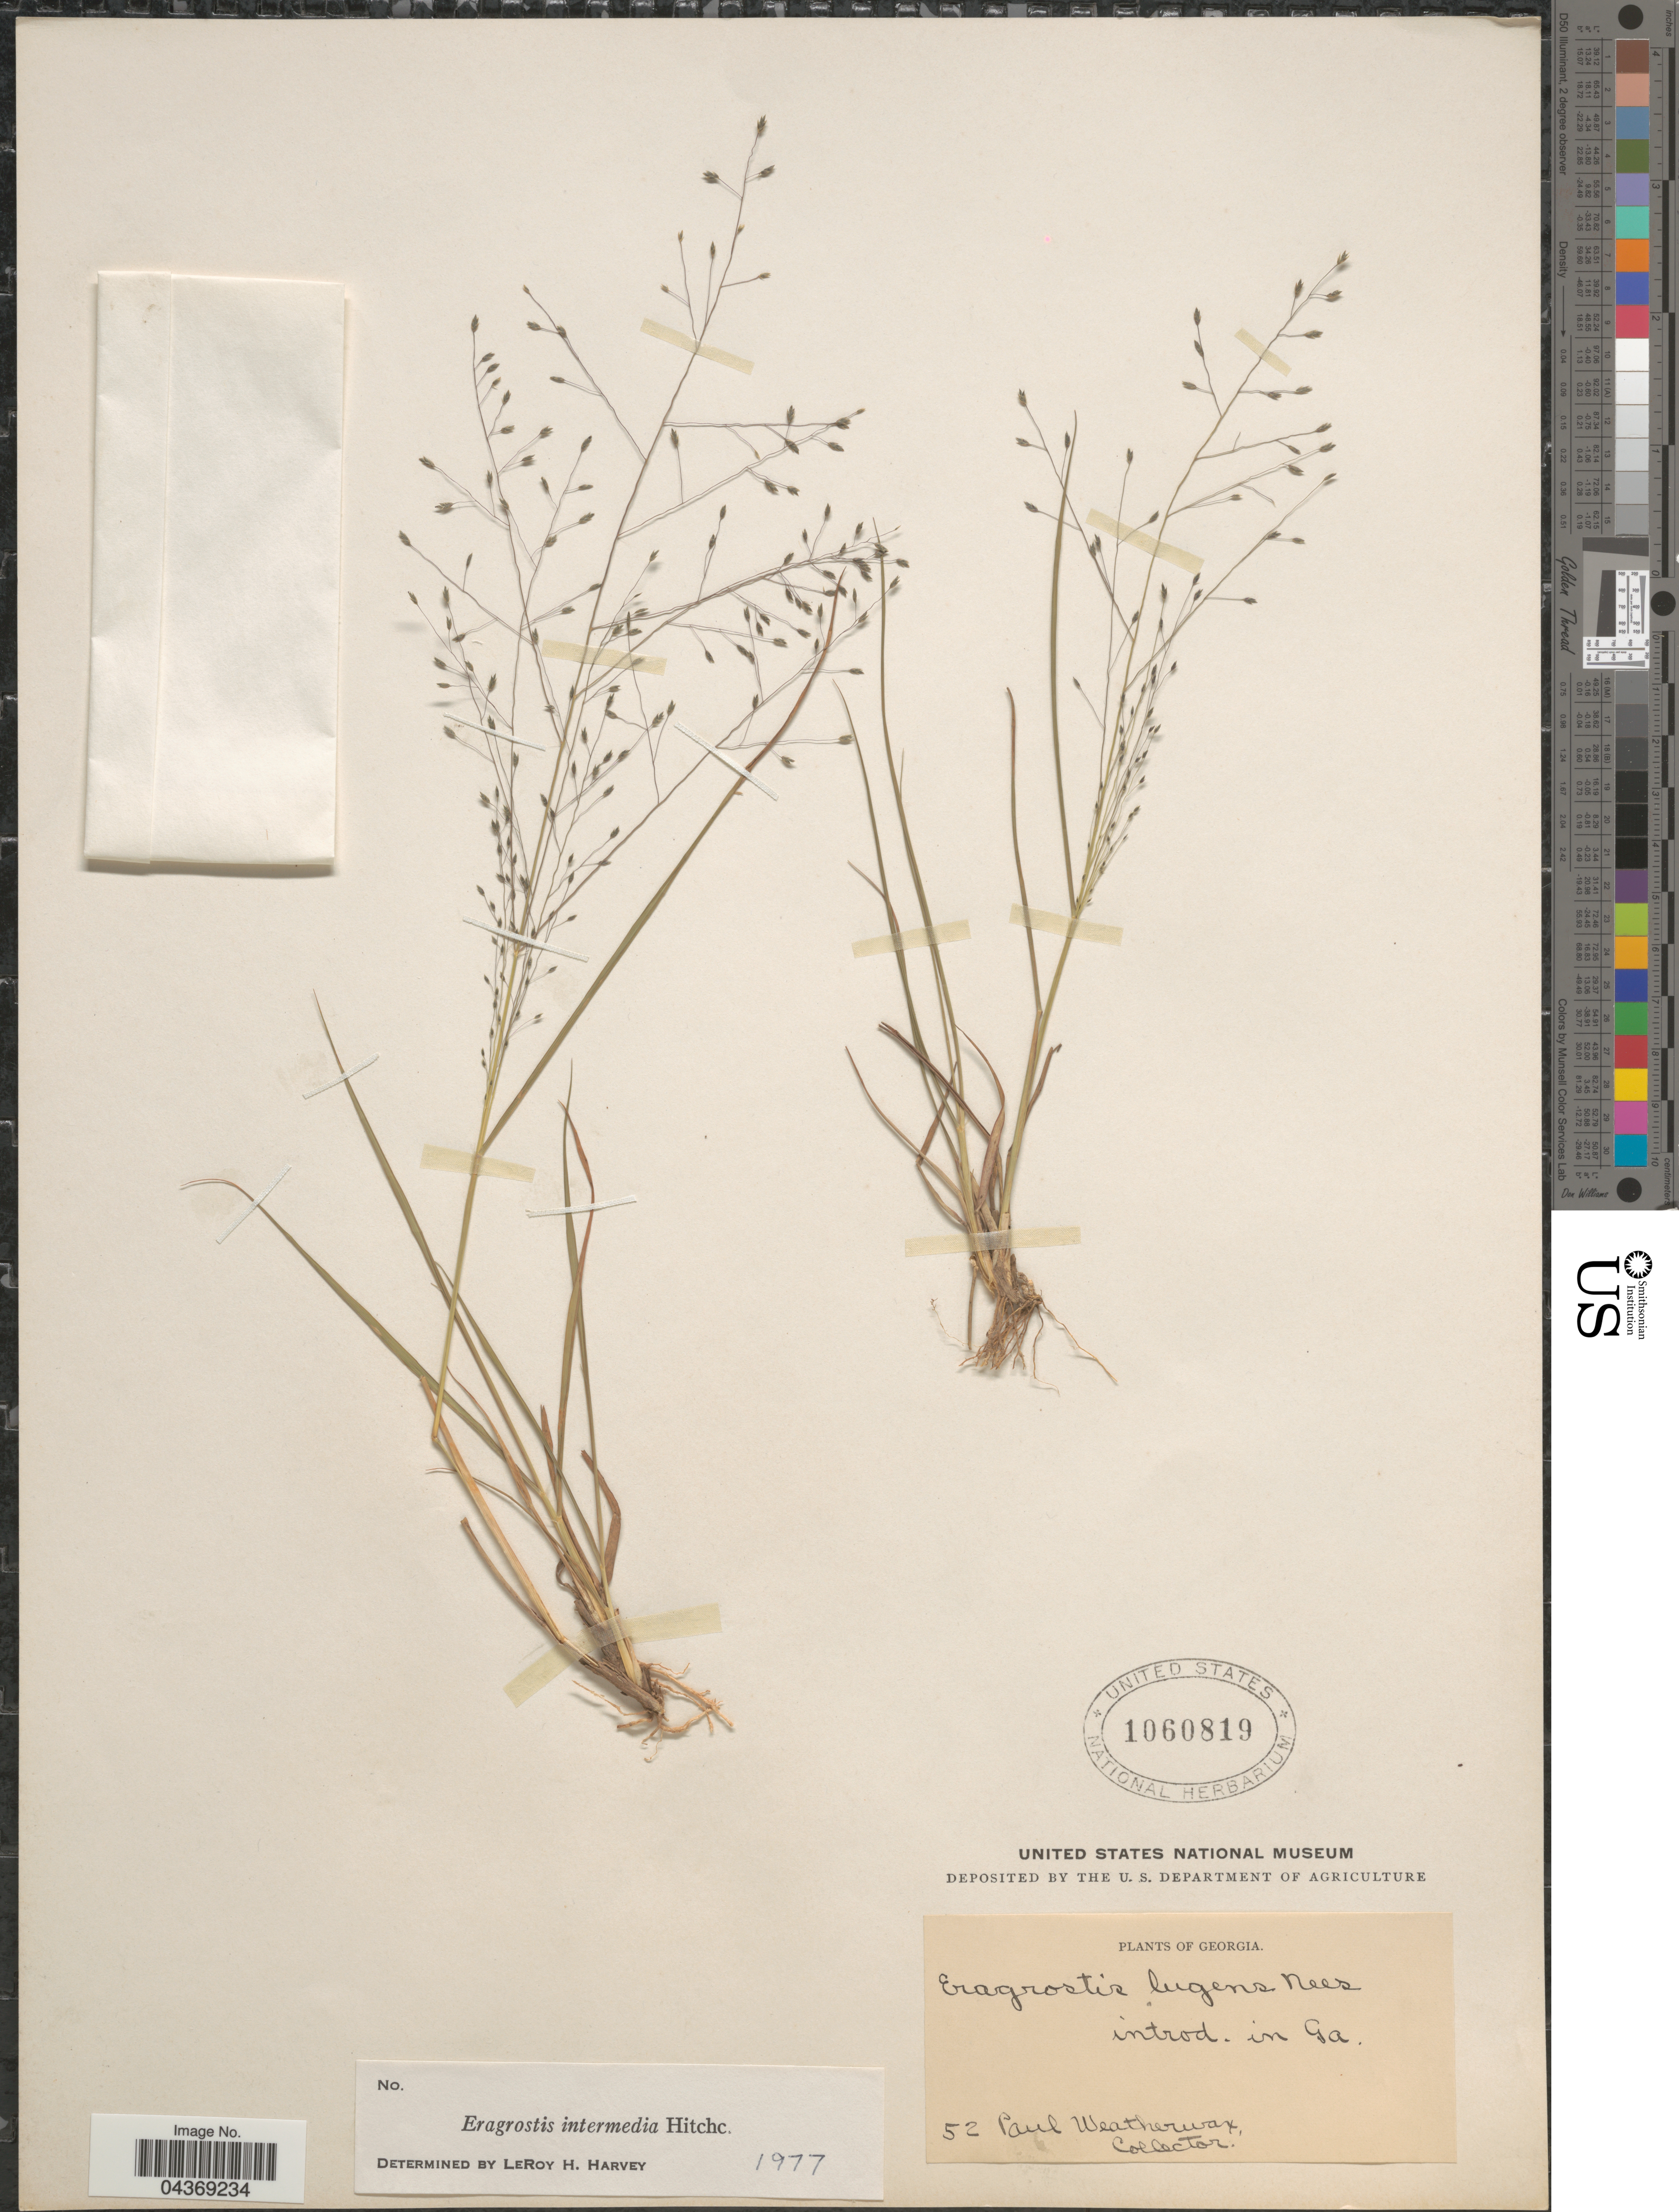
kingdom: Plantae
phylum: Tracheophyta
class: Liliopsida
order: Poales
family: Poaceae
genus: Eragrostis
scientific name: Eragrostis intermedia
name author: Hitchc.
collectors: P. Weatherwax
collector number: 52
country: United States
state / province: Georgia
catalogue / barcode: US 1060819